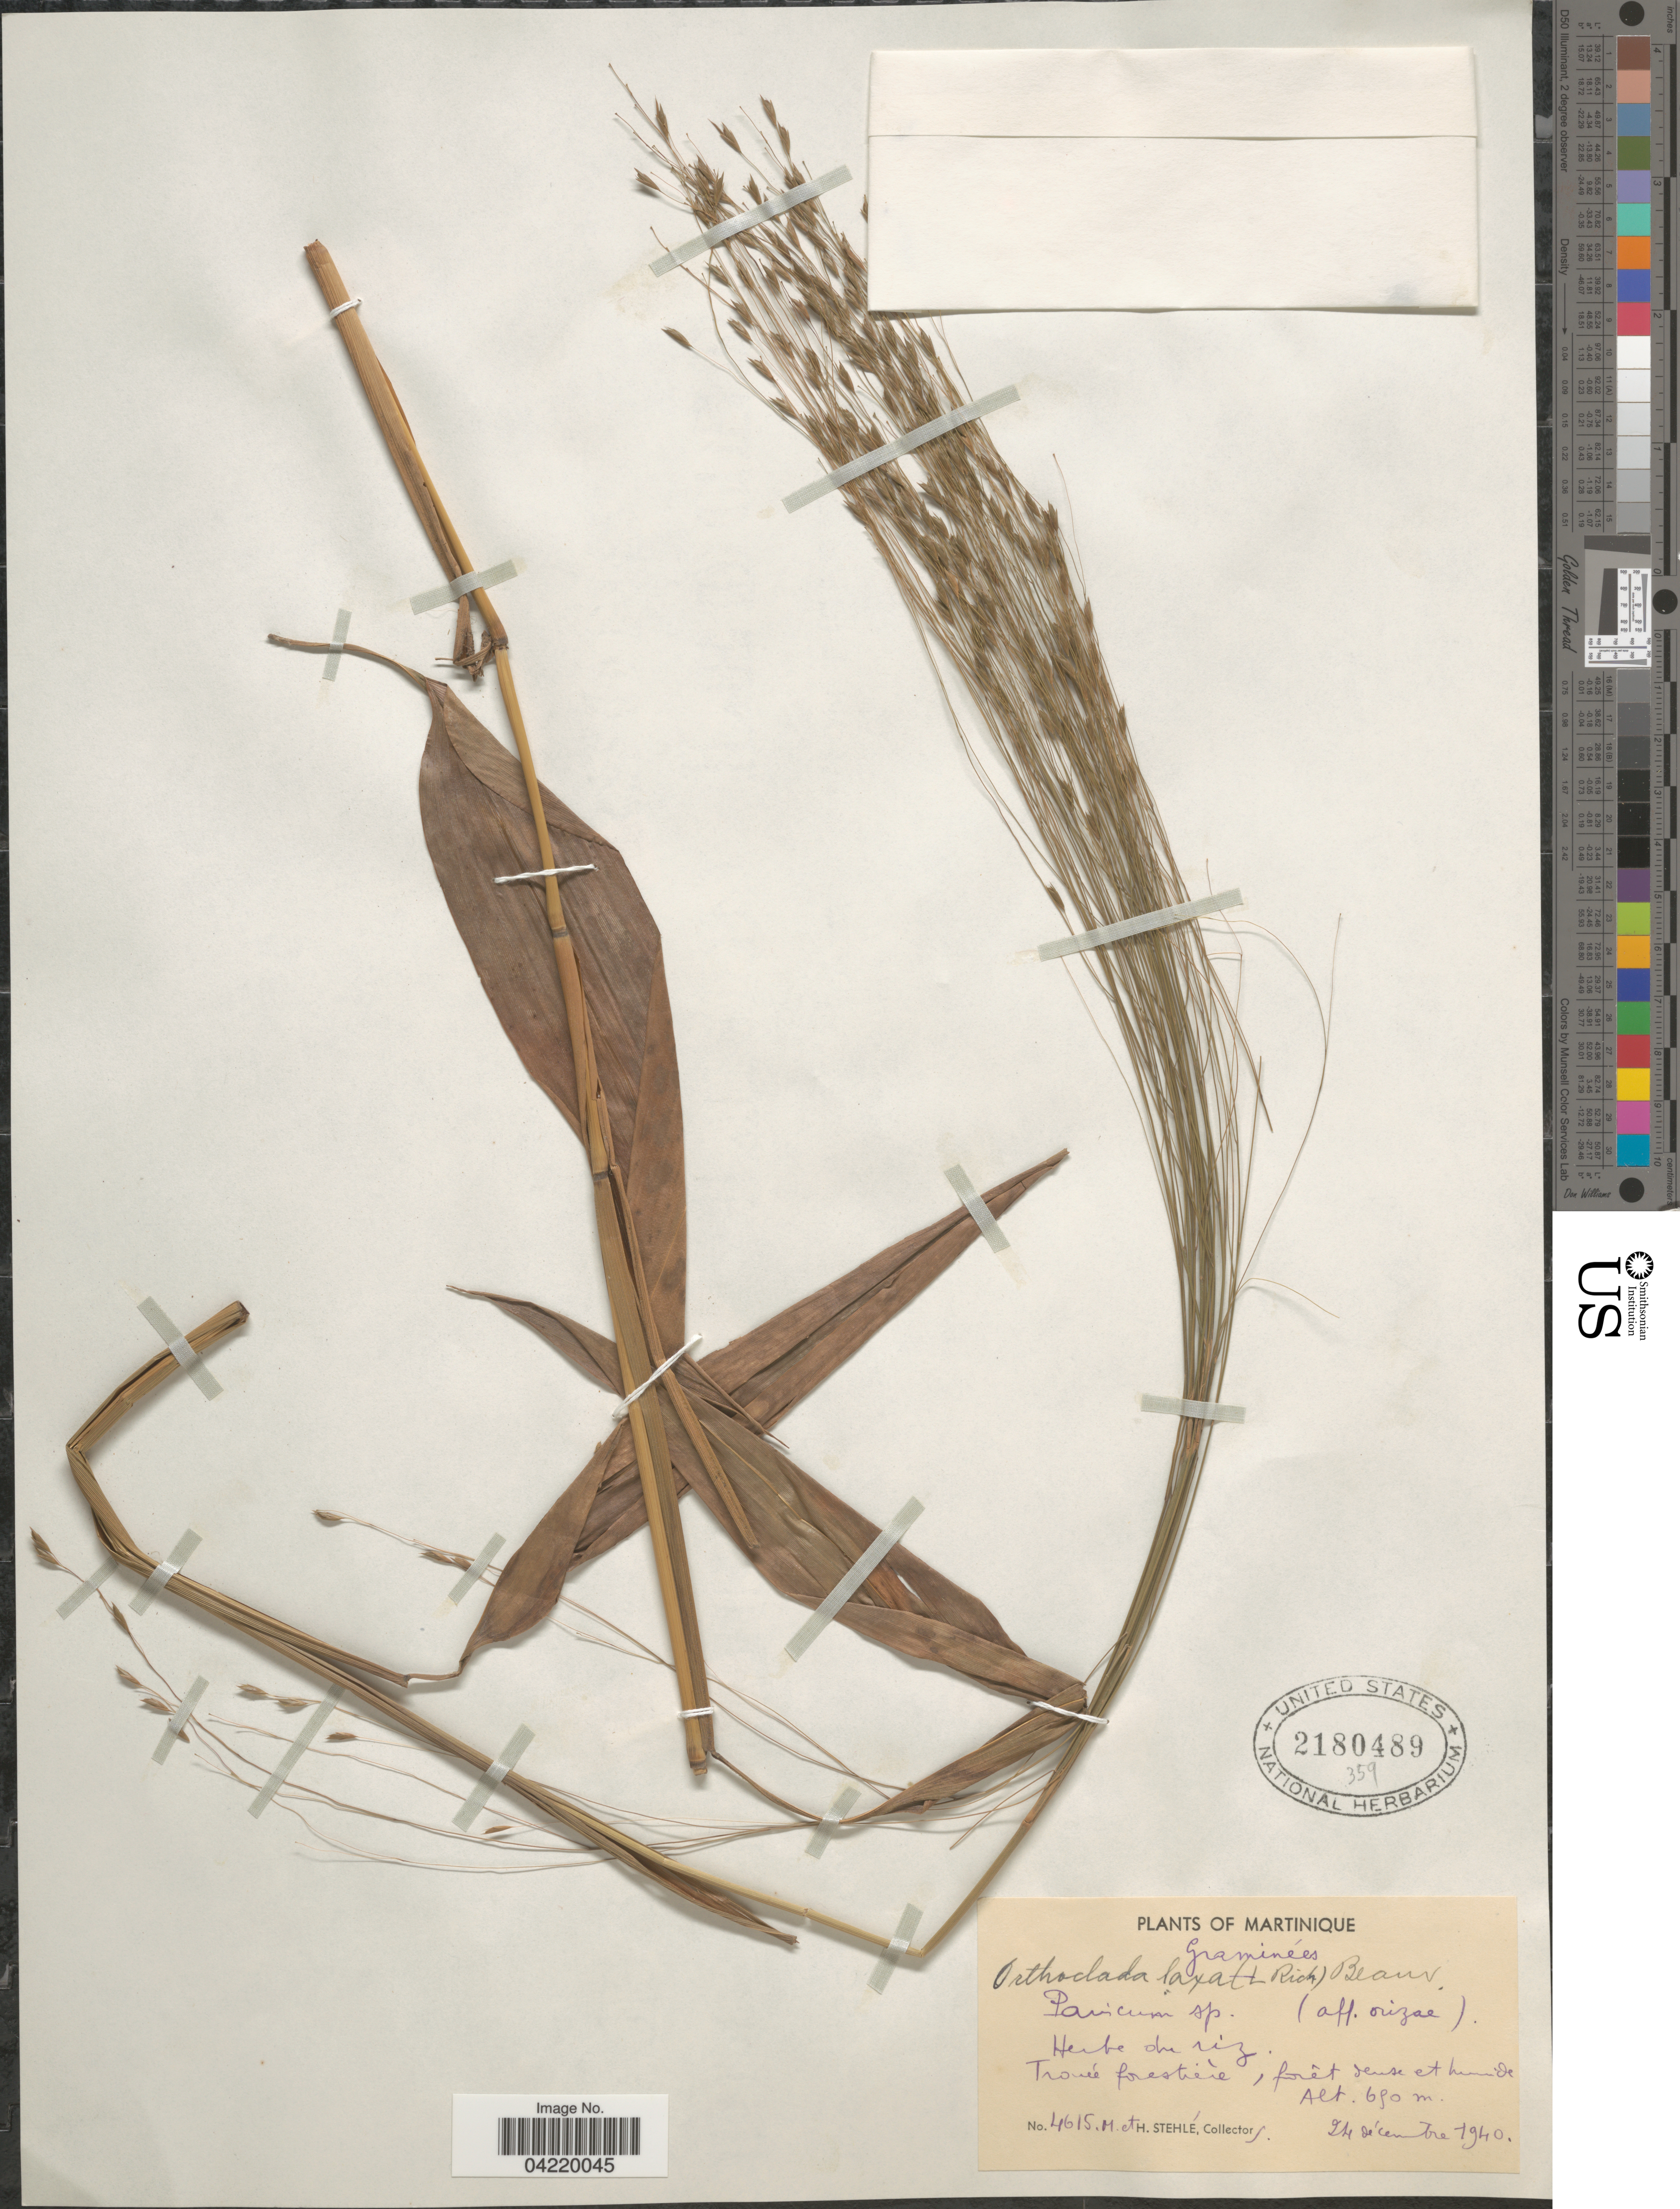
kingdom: Plantae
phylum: Tracheophyta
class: Liliopsida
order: Poales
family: Poaceae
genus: Orthoclada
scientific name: Orthoclada laxa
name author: P. Beauv.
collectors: M. Stehlé & H. Stehlé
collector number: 4615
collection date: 1940-12-24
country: Martinique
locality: Trouée forestière, forêt dense et humide.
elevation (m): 650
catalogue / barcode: US 2180489